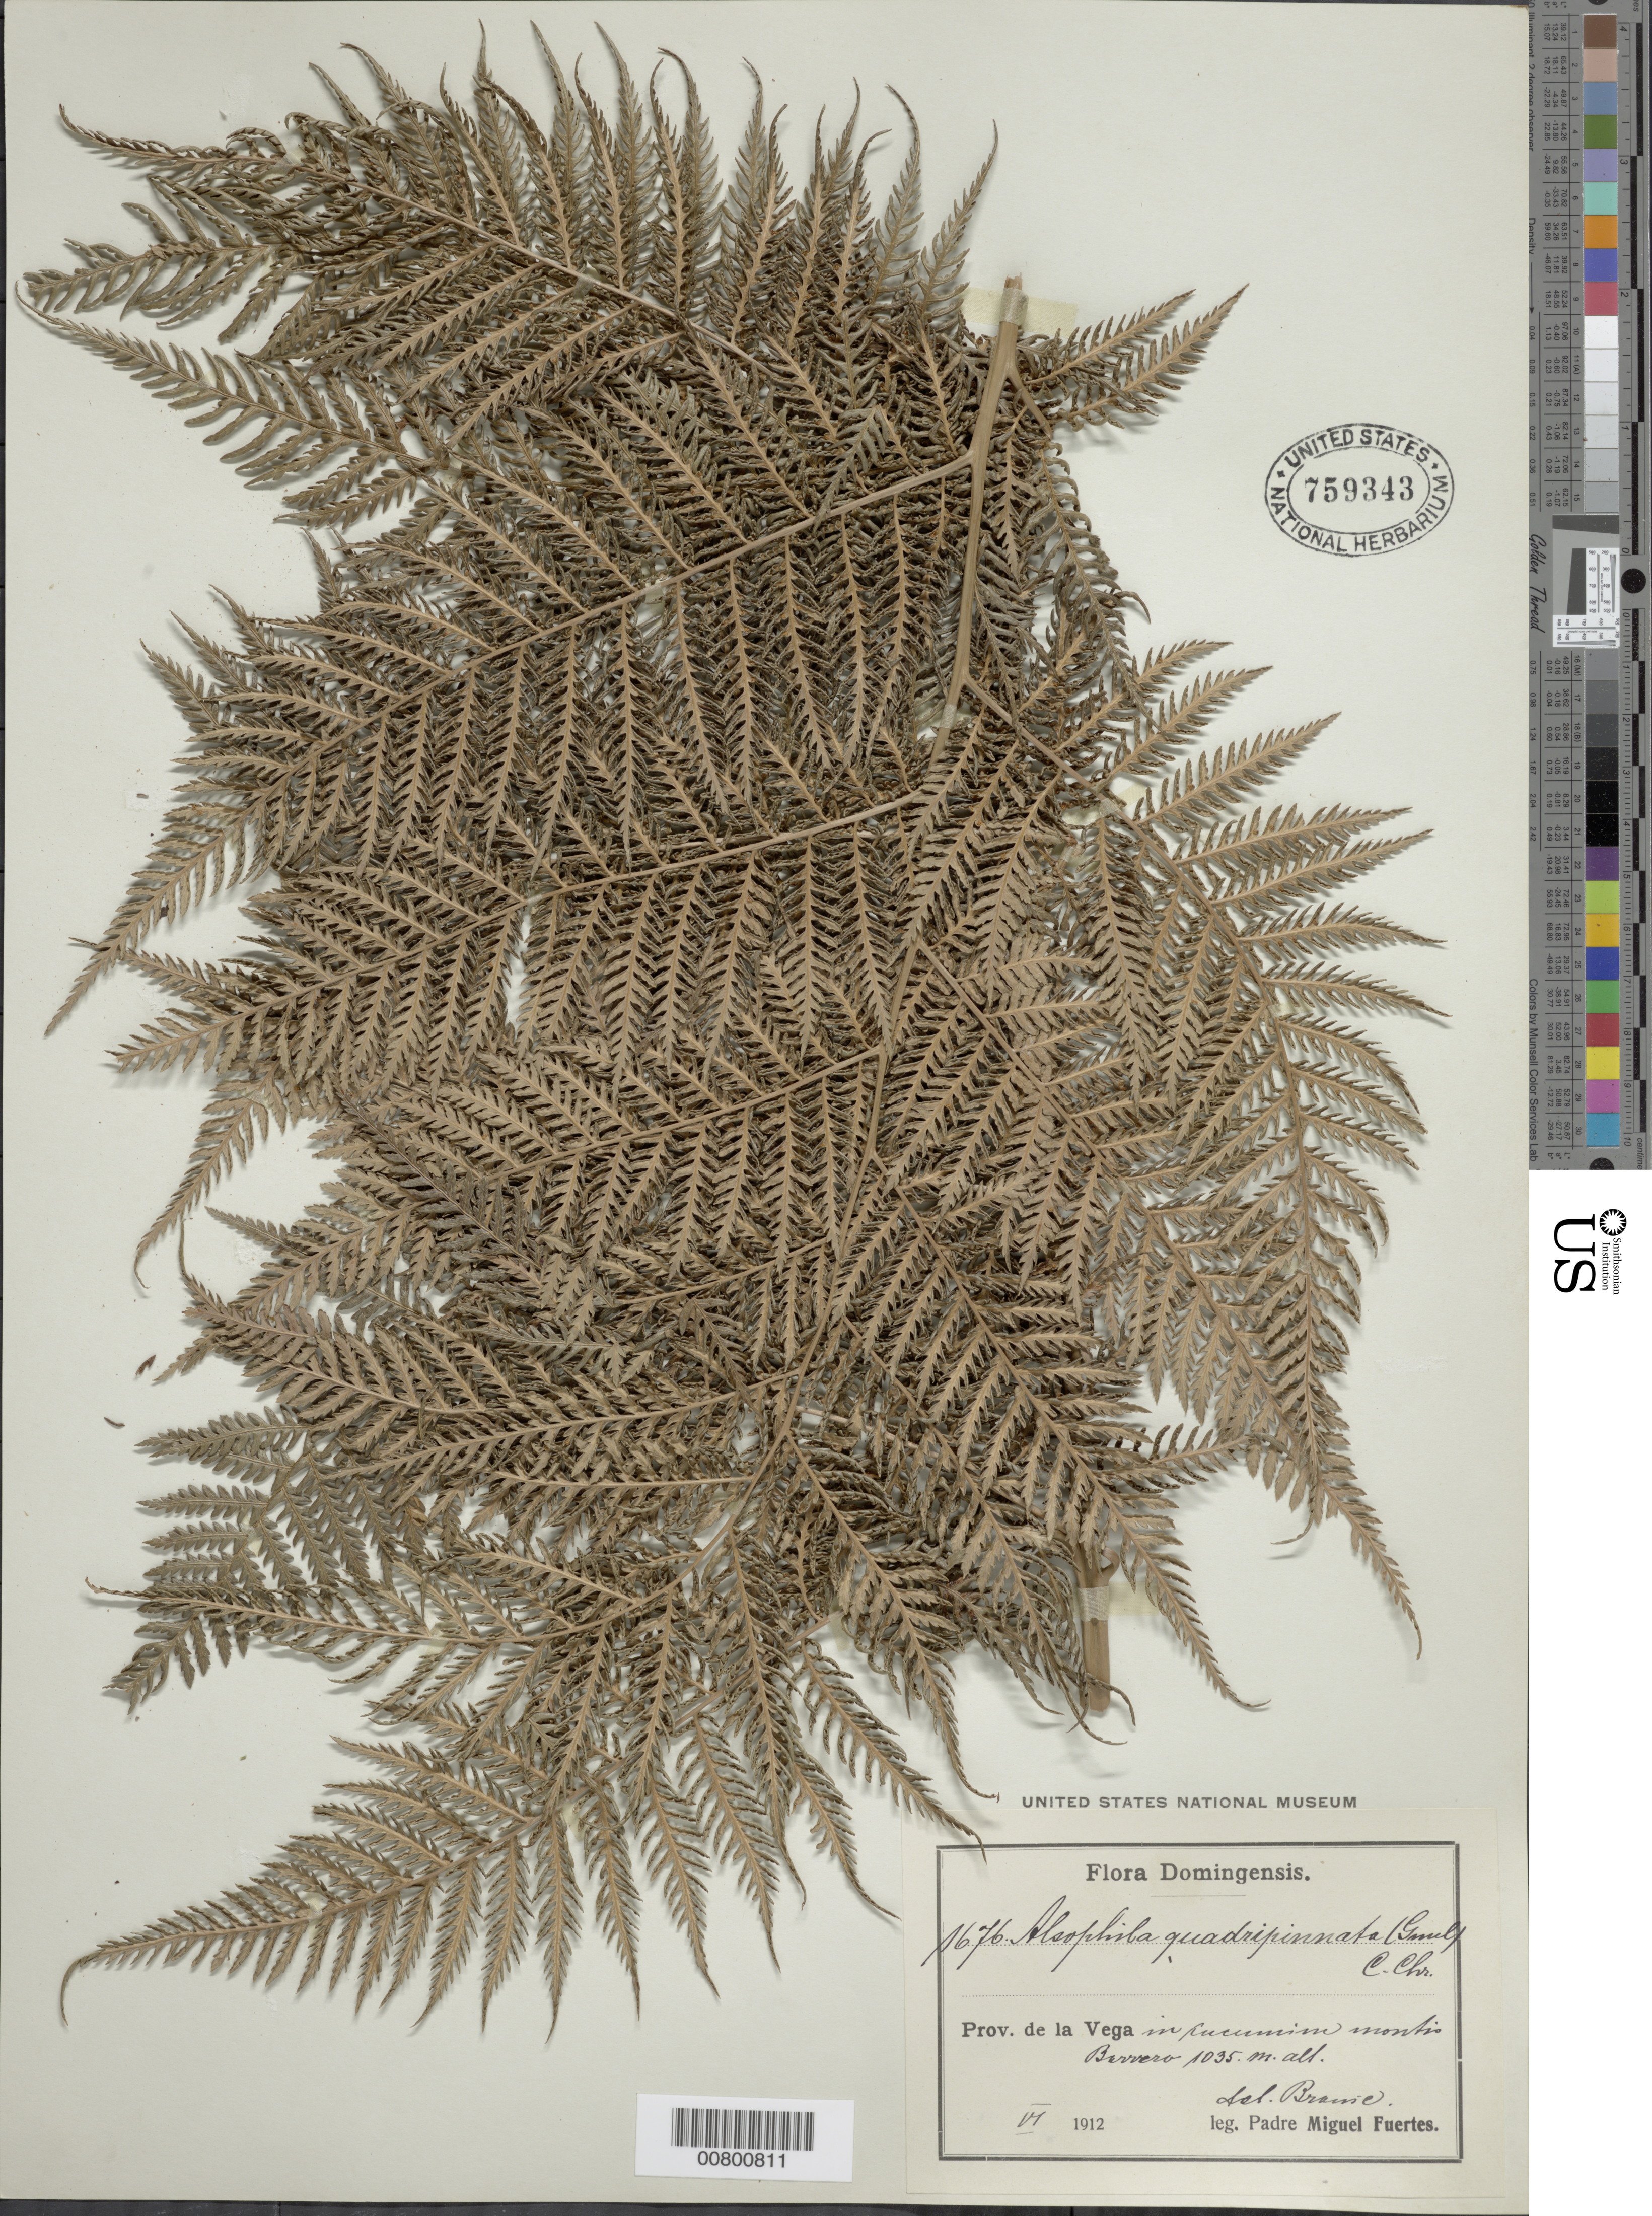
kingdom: Plantae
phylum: Tracheophyta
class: Polypodiopsida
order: Cyatheales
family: Dicksoniaceae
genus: Lophosoria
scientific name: Lophosoria quadripinnata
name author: (J.F. Gmel.) C. Chr.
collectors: M. D. Fuertes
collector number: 1676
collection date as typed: Jun 1912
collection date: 1912-06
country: Dominican Republic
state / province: La Vega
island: Hispaniola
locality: Barrero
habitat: In cucumim montis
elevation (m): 1035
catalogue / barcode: US 759343